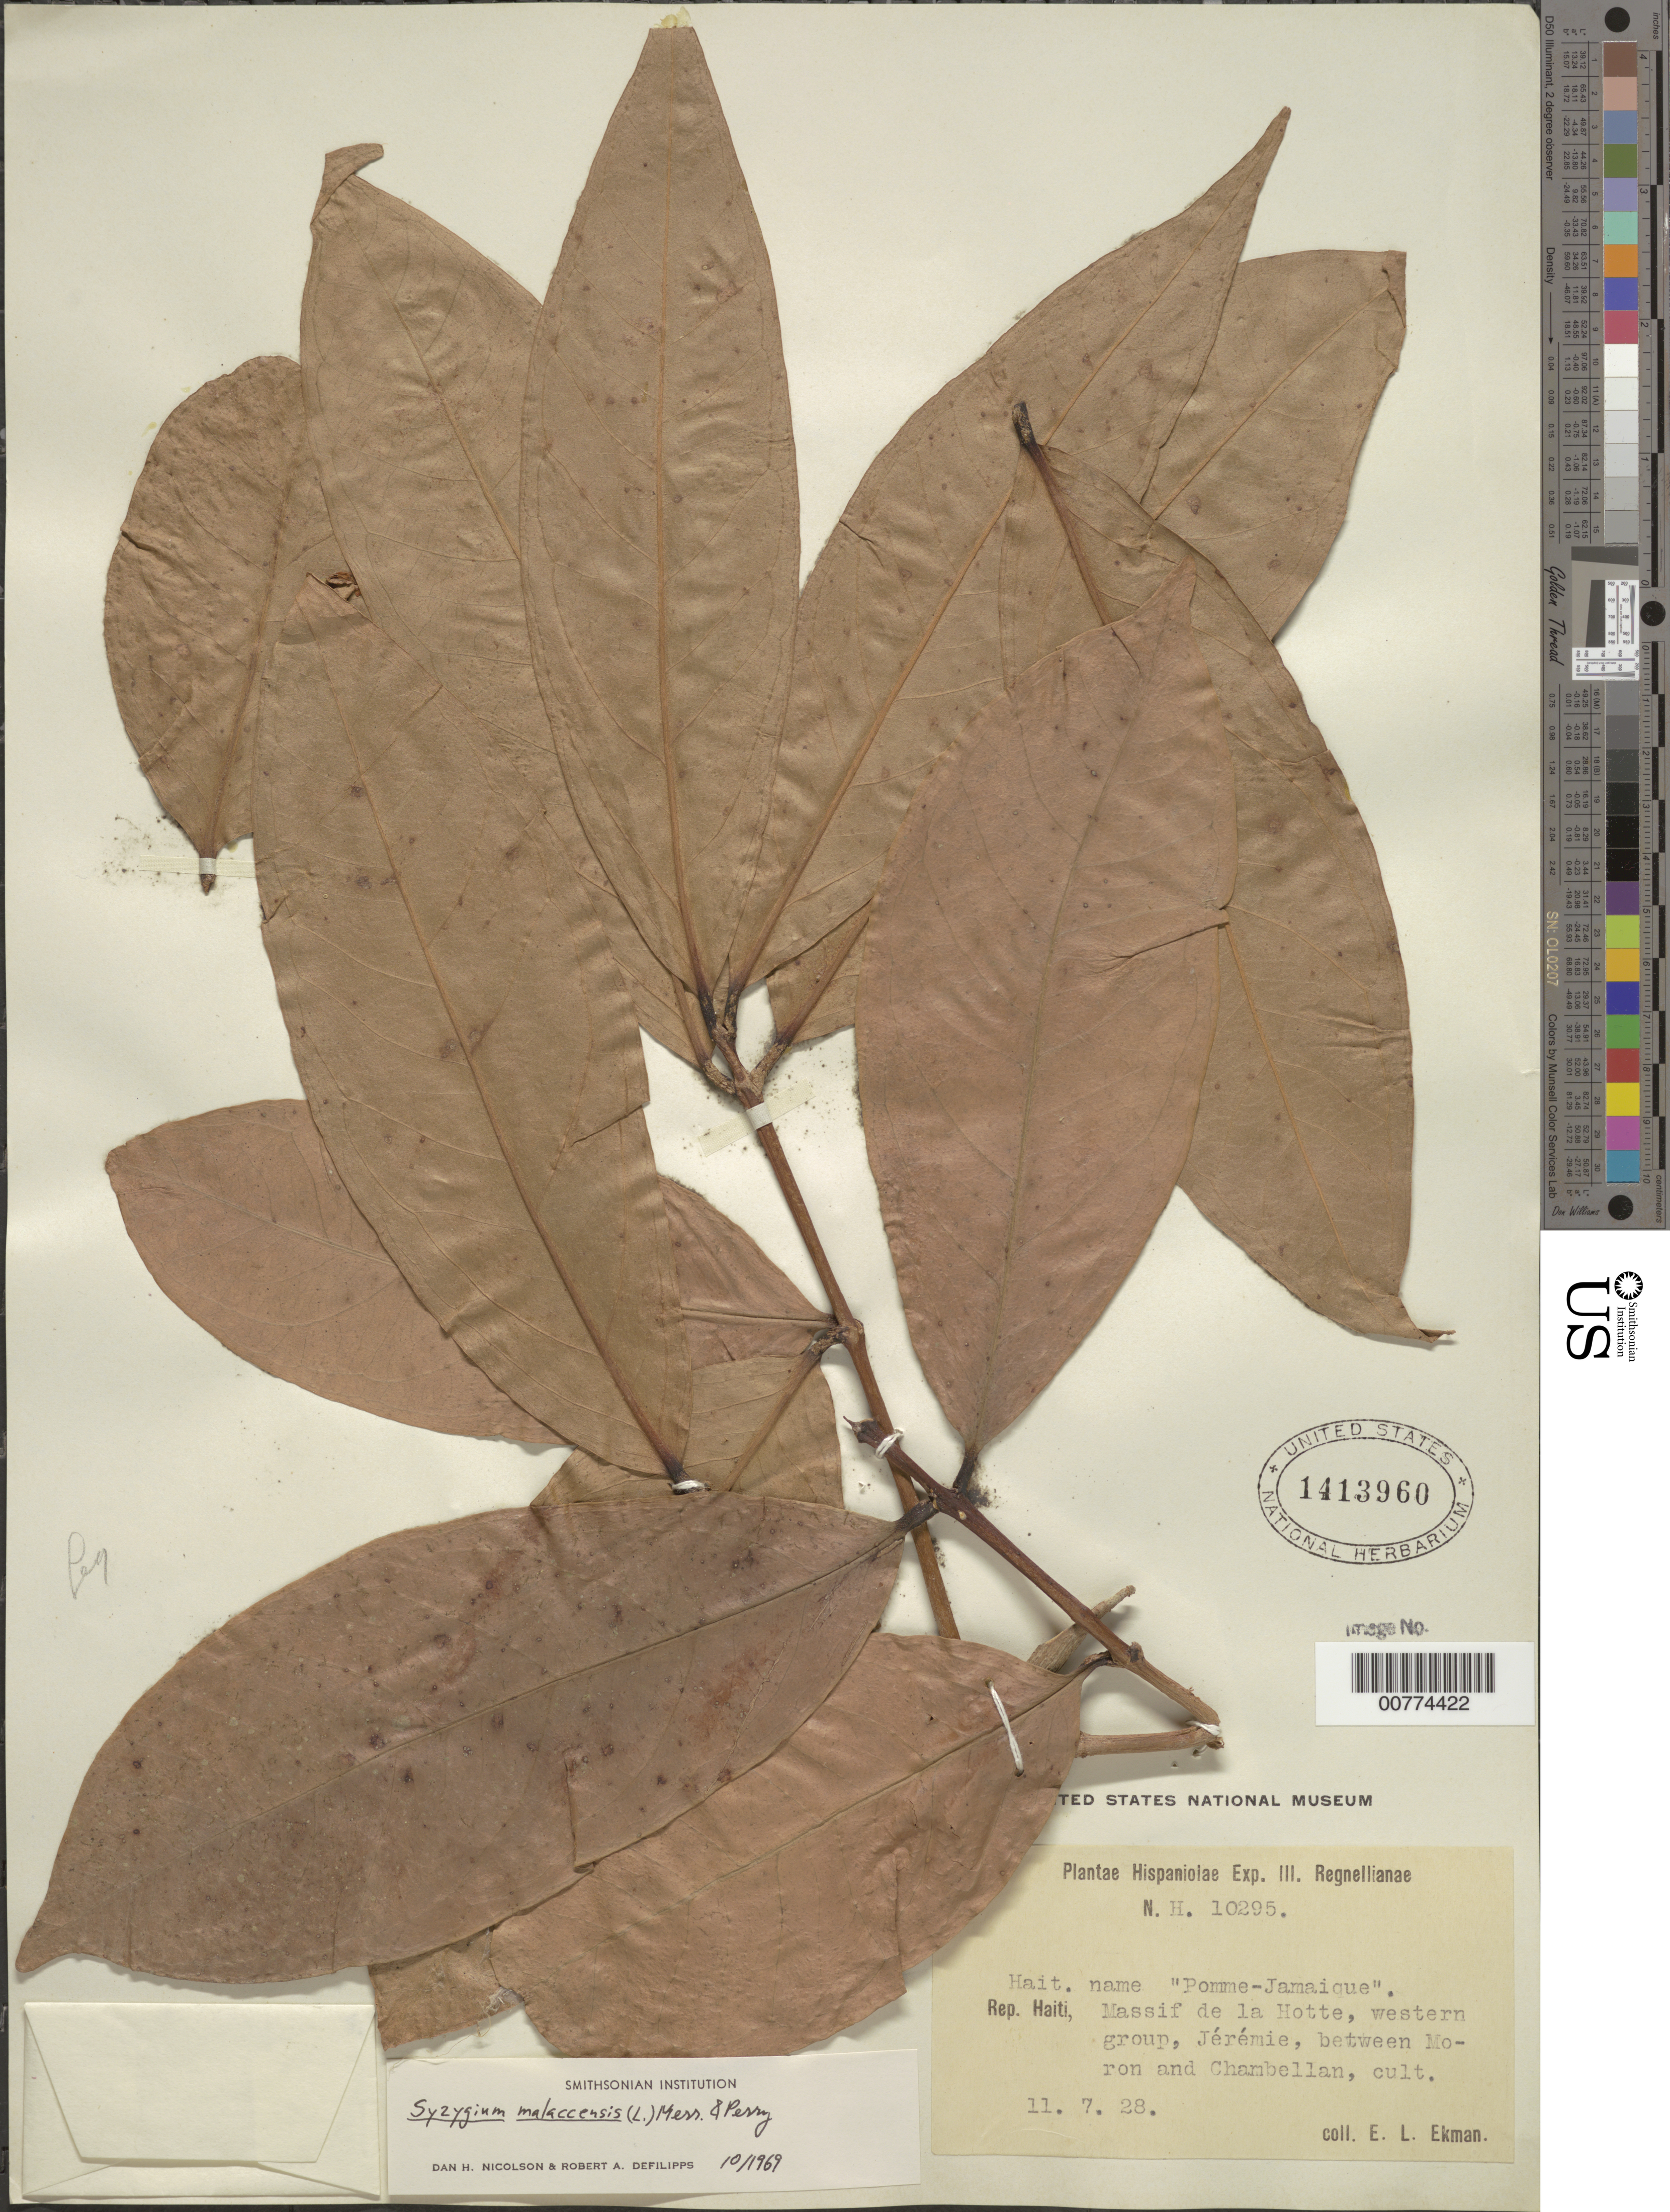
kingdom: Plantae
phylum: Tracheophyta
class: Magnoliopsida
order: Myrtales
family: Myrtaceae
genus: Syzygium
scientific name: Syzygium malaccense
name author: (L.) Merr. & L.M. Perry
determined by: Nicolson, D. H.; DeFilipps, R. A.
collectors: E. L. Ekman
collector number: H 10295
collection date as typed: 11 Jul 1928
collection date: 1928-07-11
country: Haiti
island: Hispaniola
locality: Massif de la Hotte, western group, Jérémie, between Moron and Cambellan.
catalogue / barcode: US 1413960